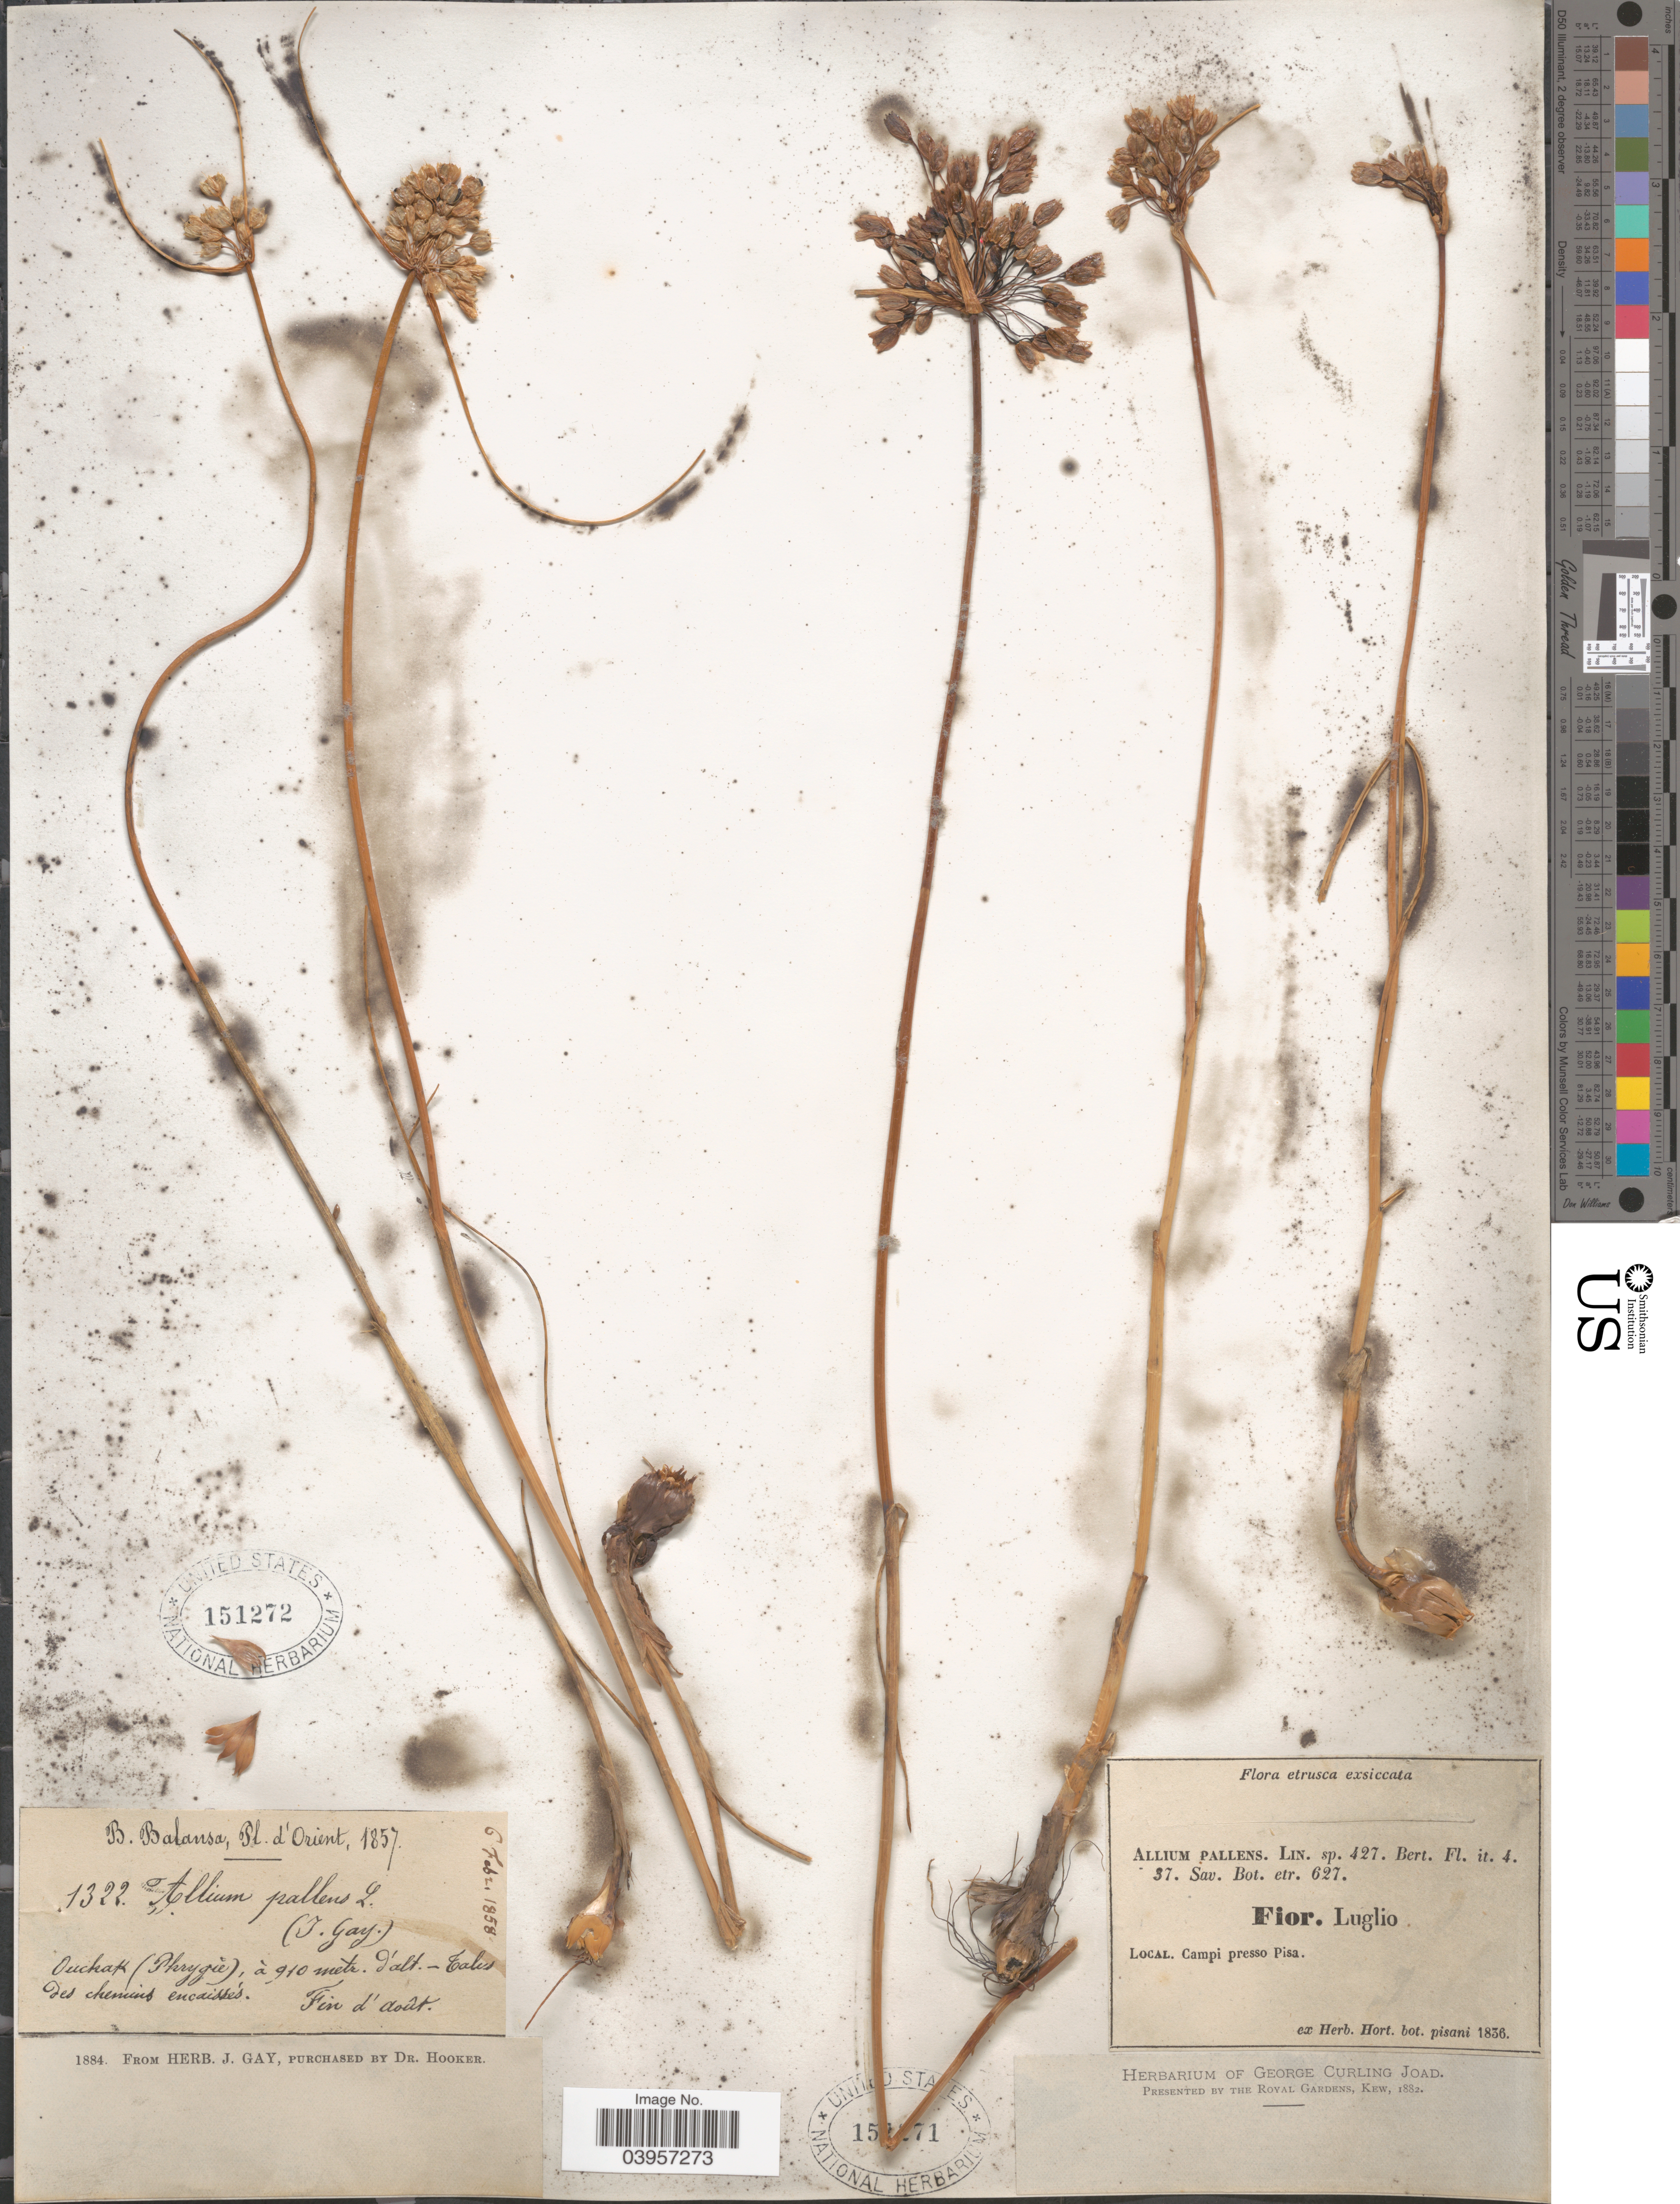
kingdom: Plantae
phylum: Tracheophyta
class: Liliopsida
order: Asparagales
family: Amaryllidaceae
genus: Allium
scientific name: Allium pallens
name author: L.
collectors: ex herb. Hort. Bot. Pisani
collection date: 1836-07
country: Italy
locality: Campi presso Pisa.